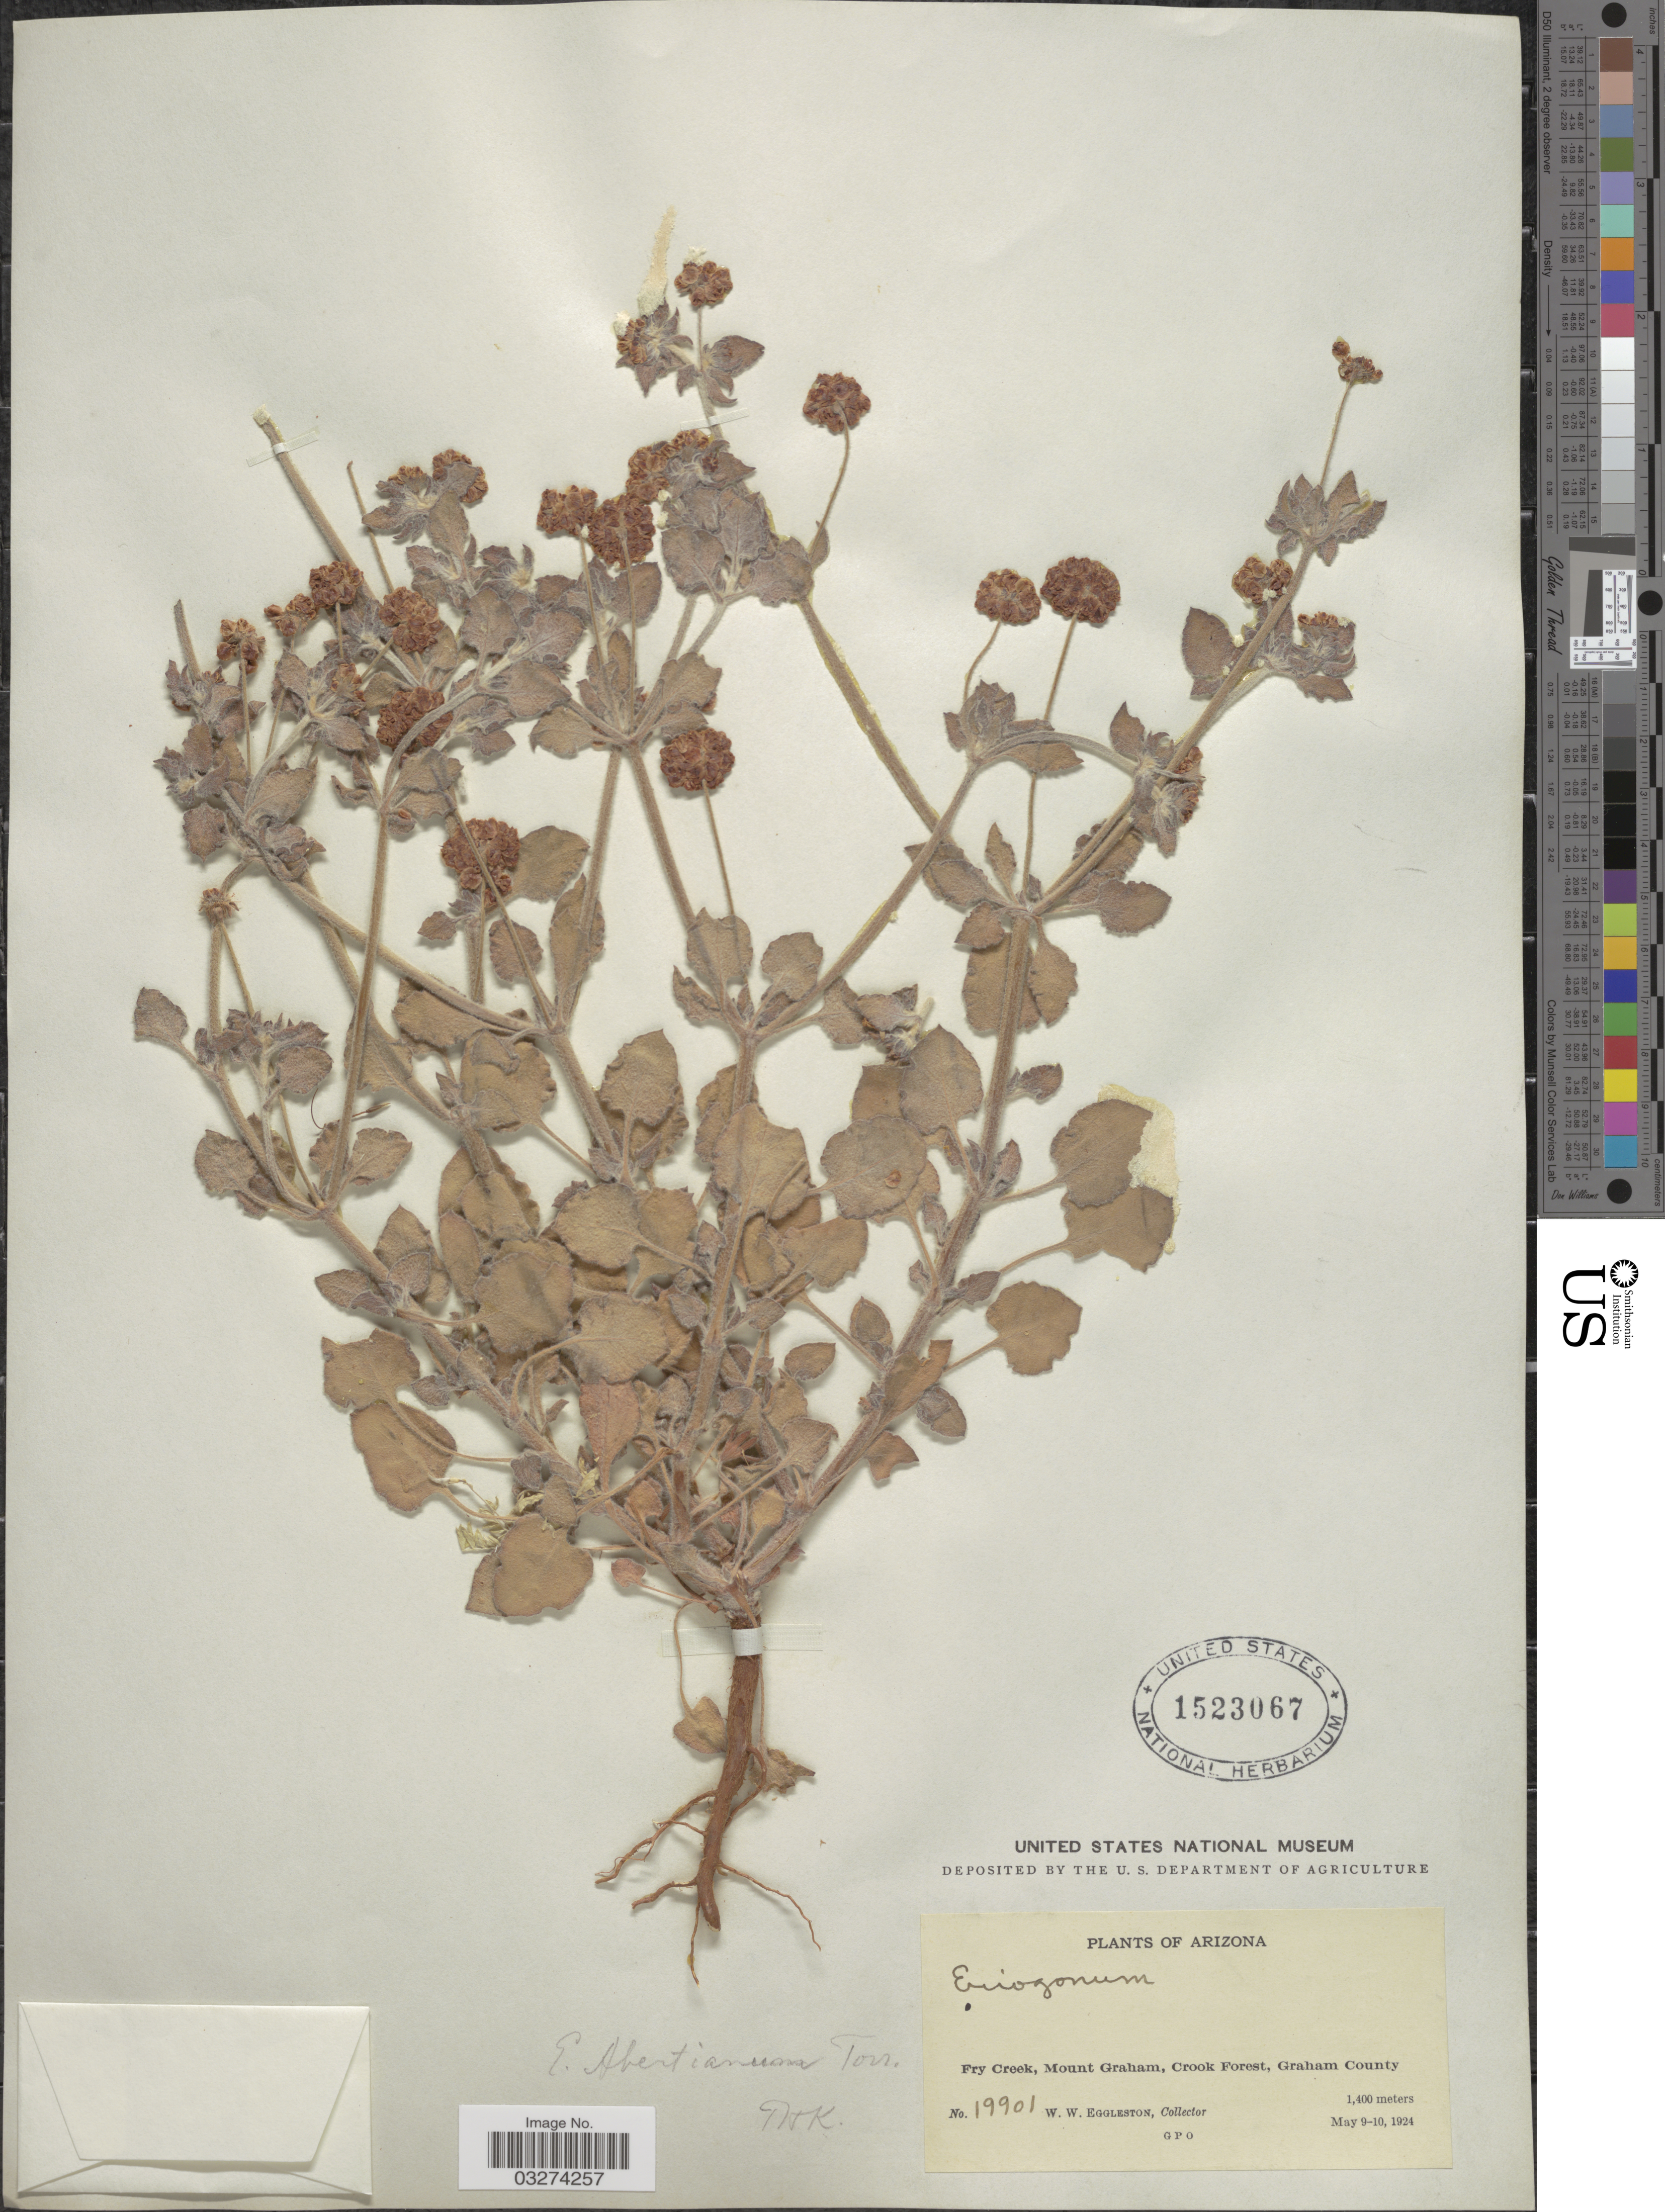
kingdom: Plantae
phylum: Tracheophyta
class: Magnoliopsida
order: Caryophyllales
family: Polygonaceae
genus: Eriogonum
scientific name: Eriogonum abertianum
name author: Torr.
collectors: W. W. Eggleston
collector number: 19901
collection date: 1924-05-09/1924-05-10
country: United States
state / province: Arizona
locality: Fry Creek, Mount Graham, Crook Forest, Graham County.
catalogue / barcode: US 1523067